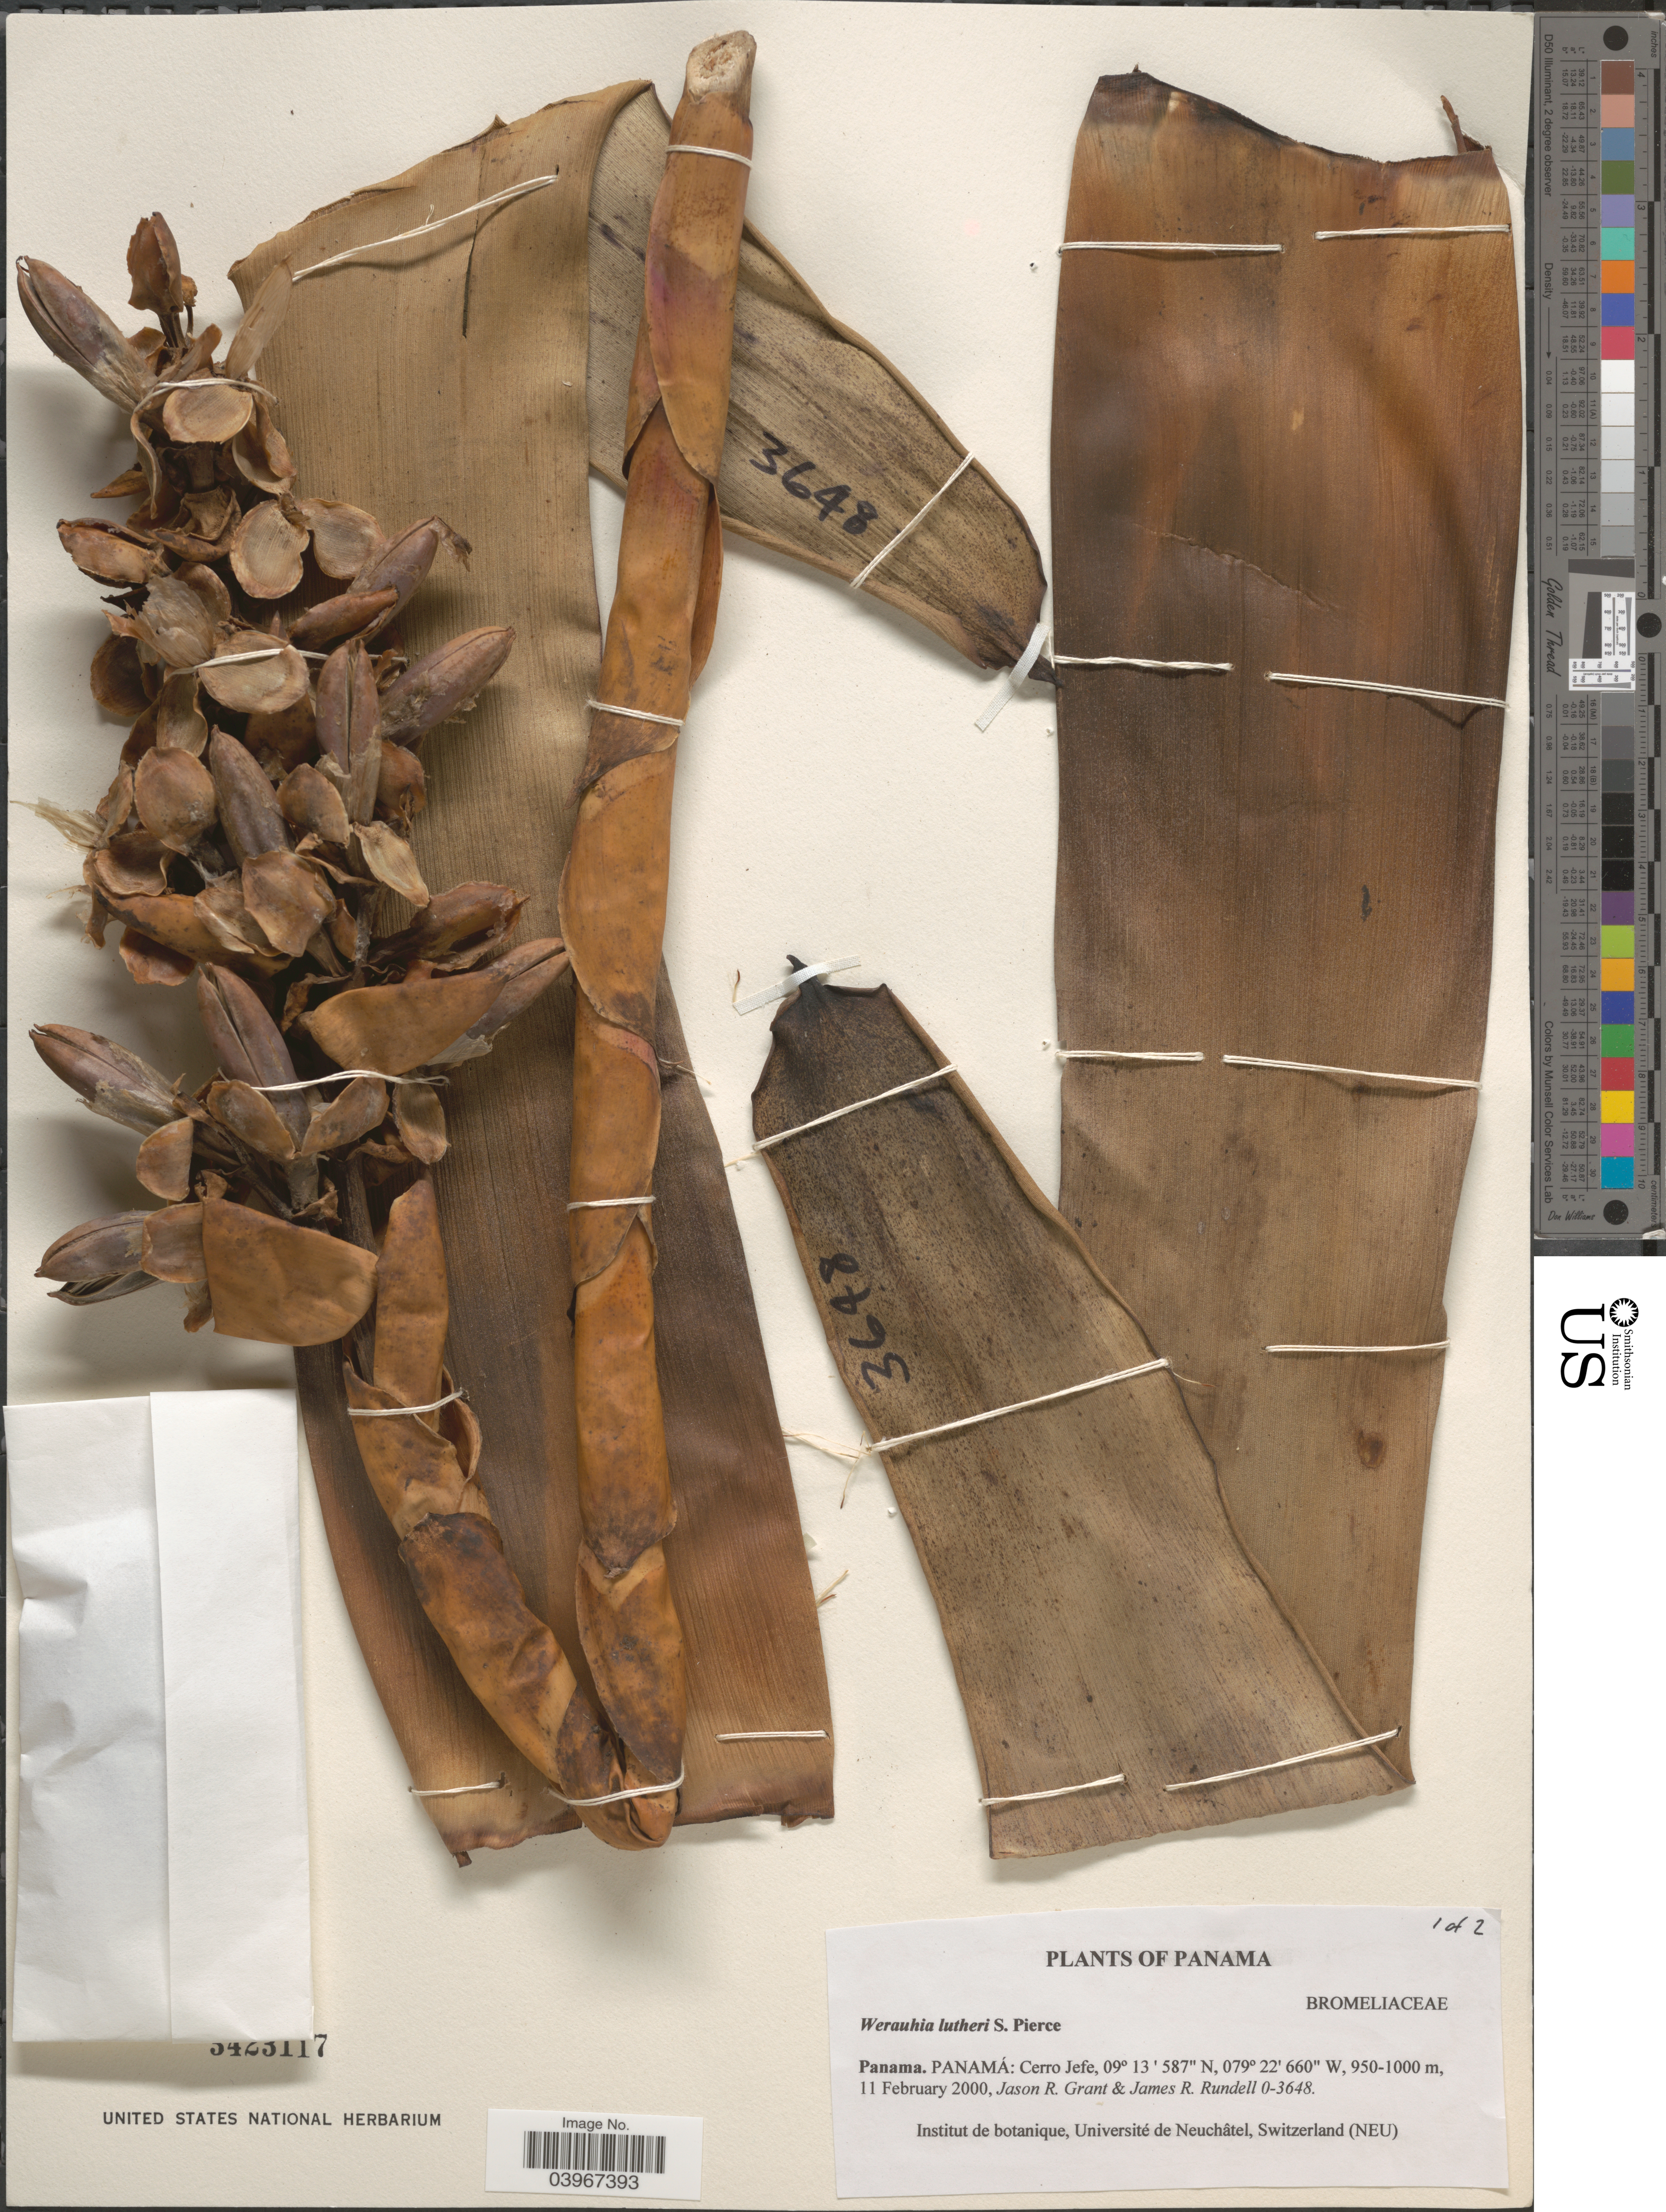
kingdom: Plantae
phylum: Tracheophyta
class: Liliopsida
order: Poales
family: Bromeliaceae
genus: Werauhia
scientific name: Werauhia lutheri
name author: S.M. Pierce & Aranda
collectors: J. R. Grant & J. R. Rundell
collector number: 0-3648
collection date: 2000-02-11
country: Panama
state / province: Panamá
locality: Cerro Jefe.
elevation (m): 950